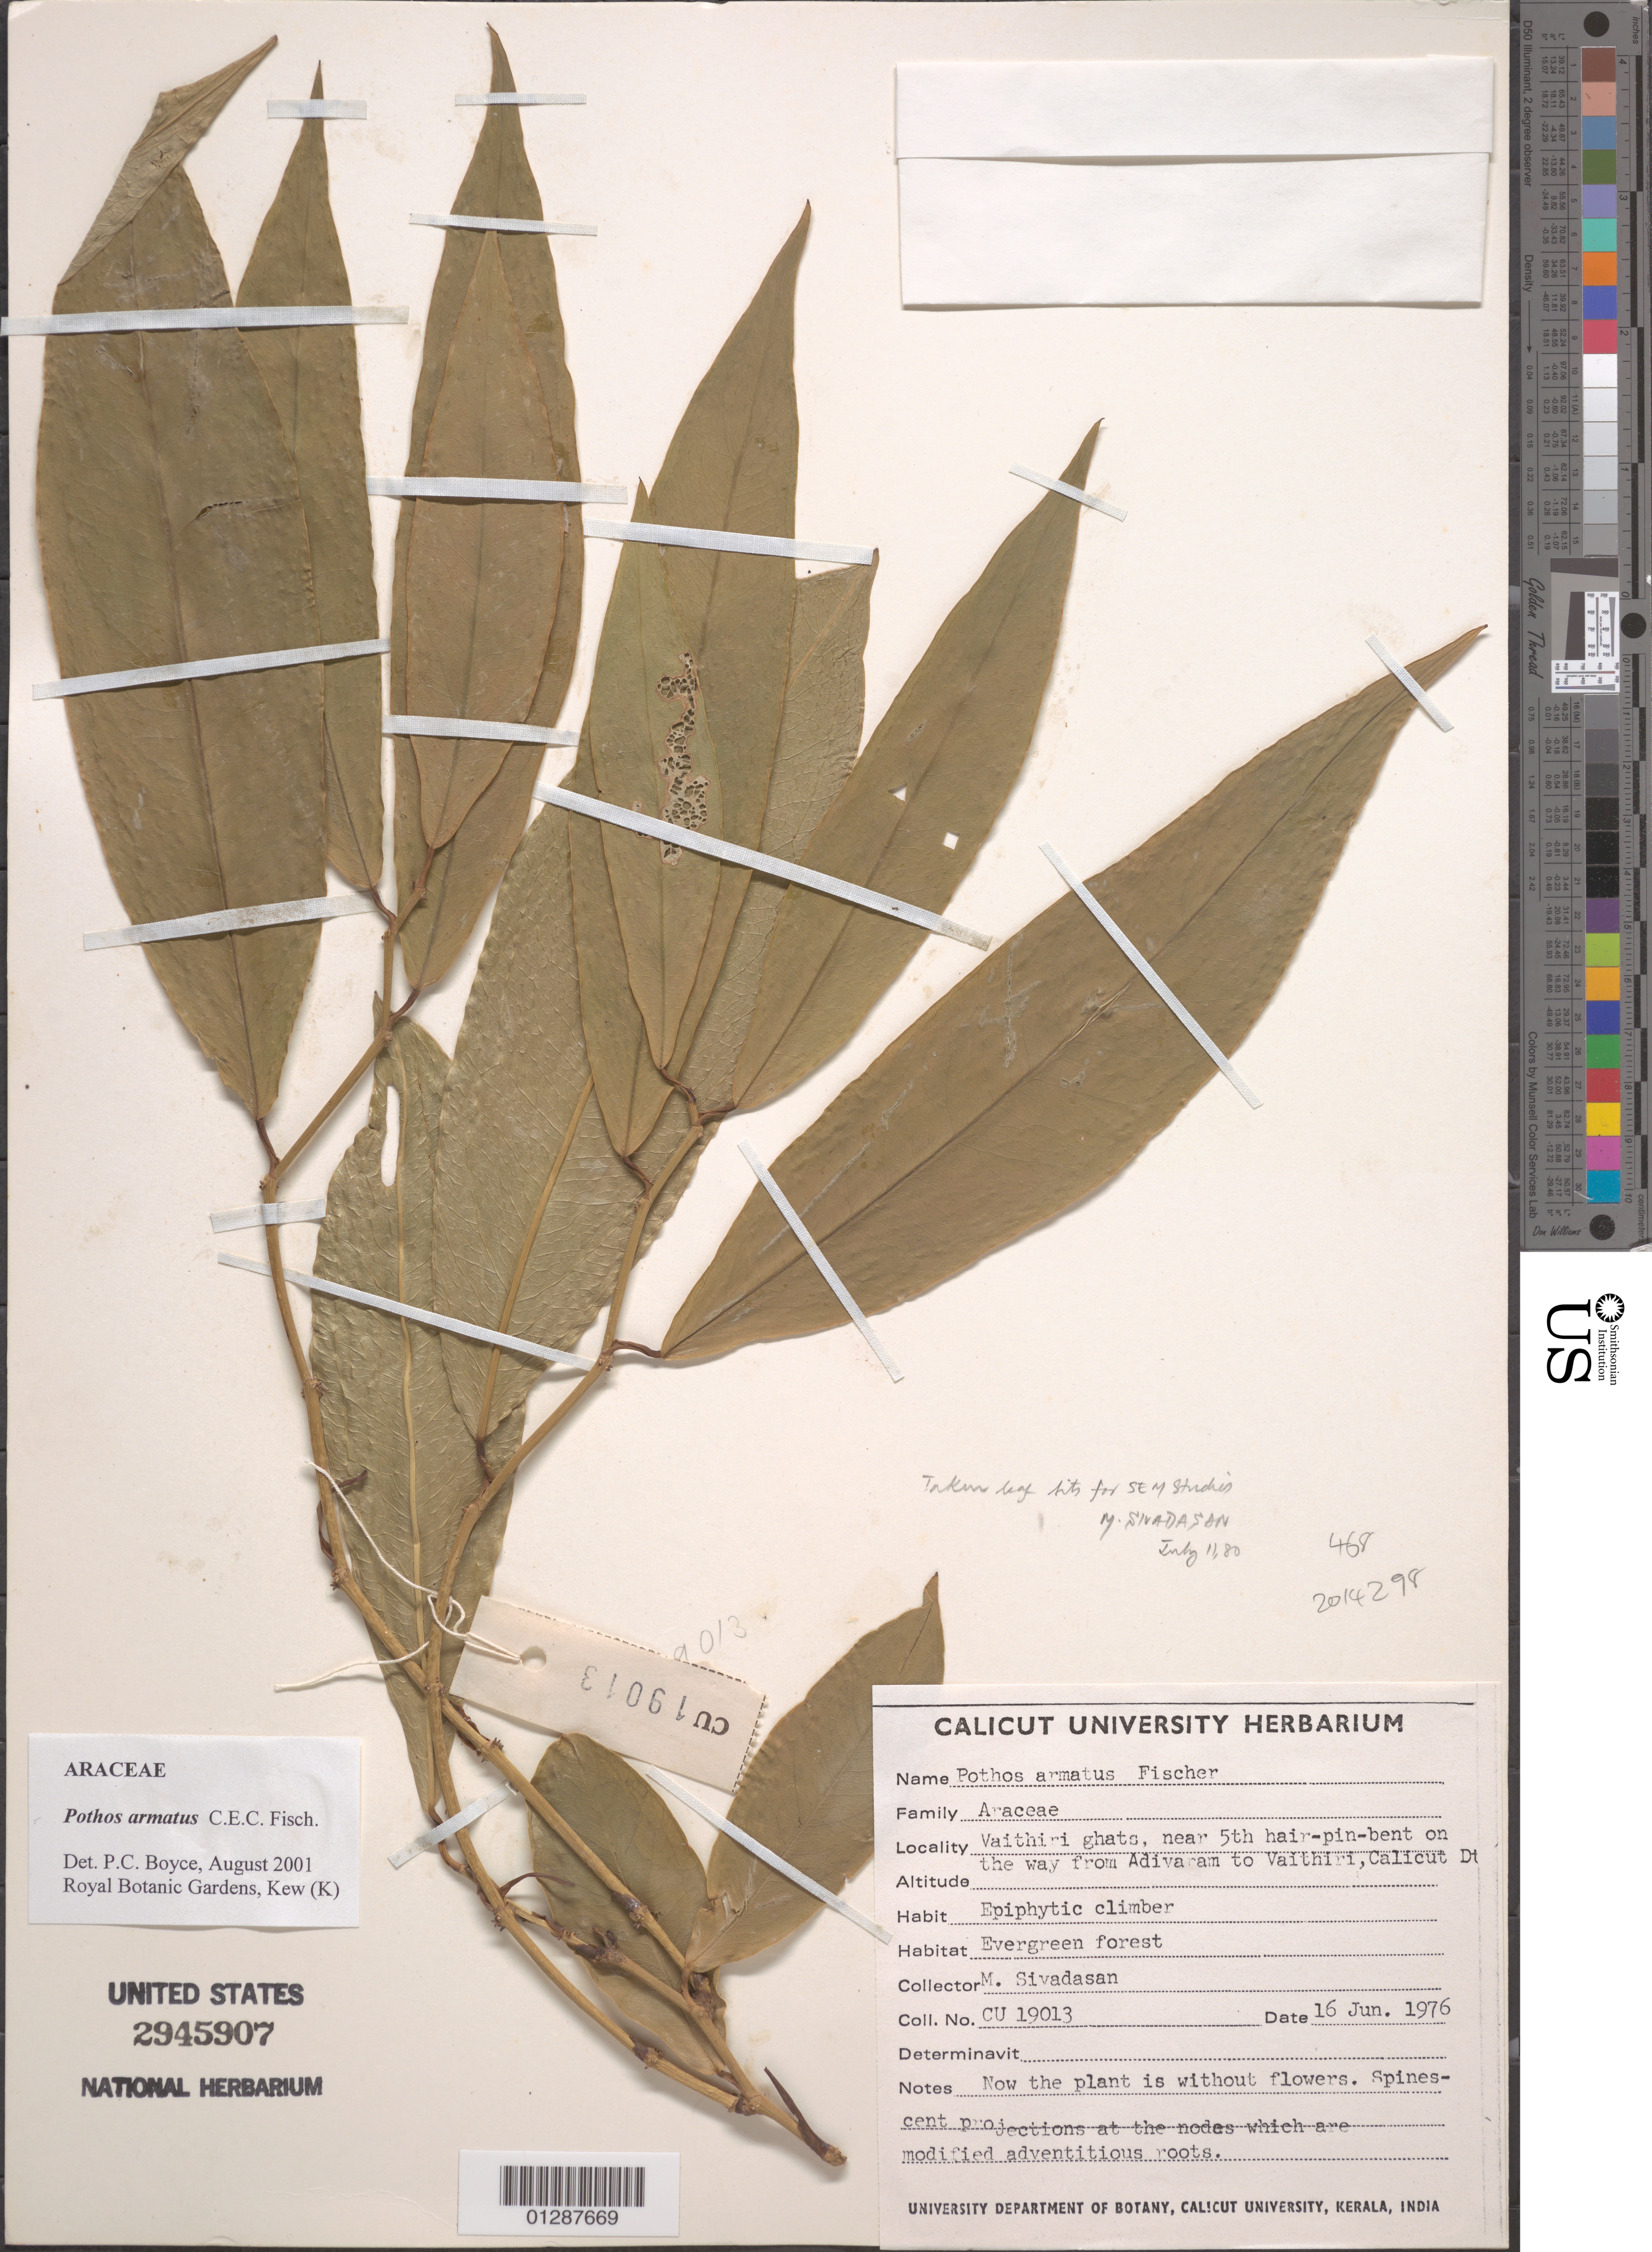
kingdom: Plantae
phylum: Tracheophyta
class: Liliopsida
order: Alismatales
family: Araceae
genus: Pothos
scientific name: Pothos armatus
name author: C.E.C. Fisch.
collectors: M. Sivadasan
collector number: CU 19013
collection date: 1976-06-16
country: India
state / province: Kerala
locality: Vaithiri ghats, near 5th hair-pin-bent on the way from Adivaram to Vaithiri, Calicut Dt.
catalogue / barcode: US 2945907